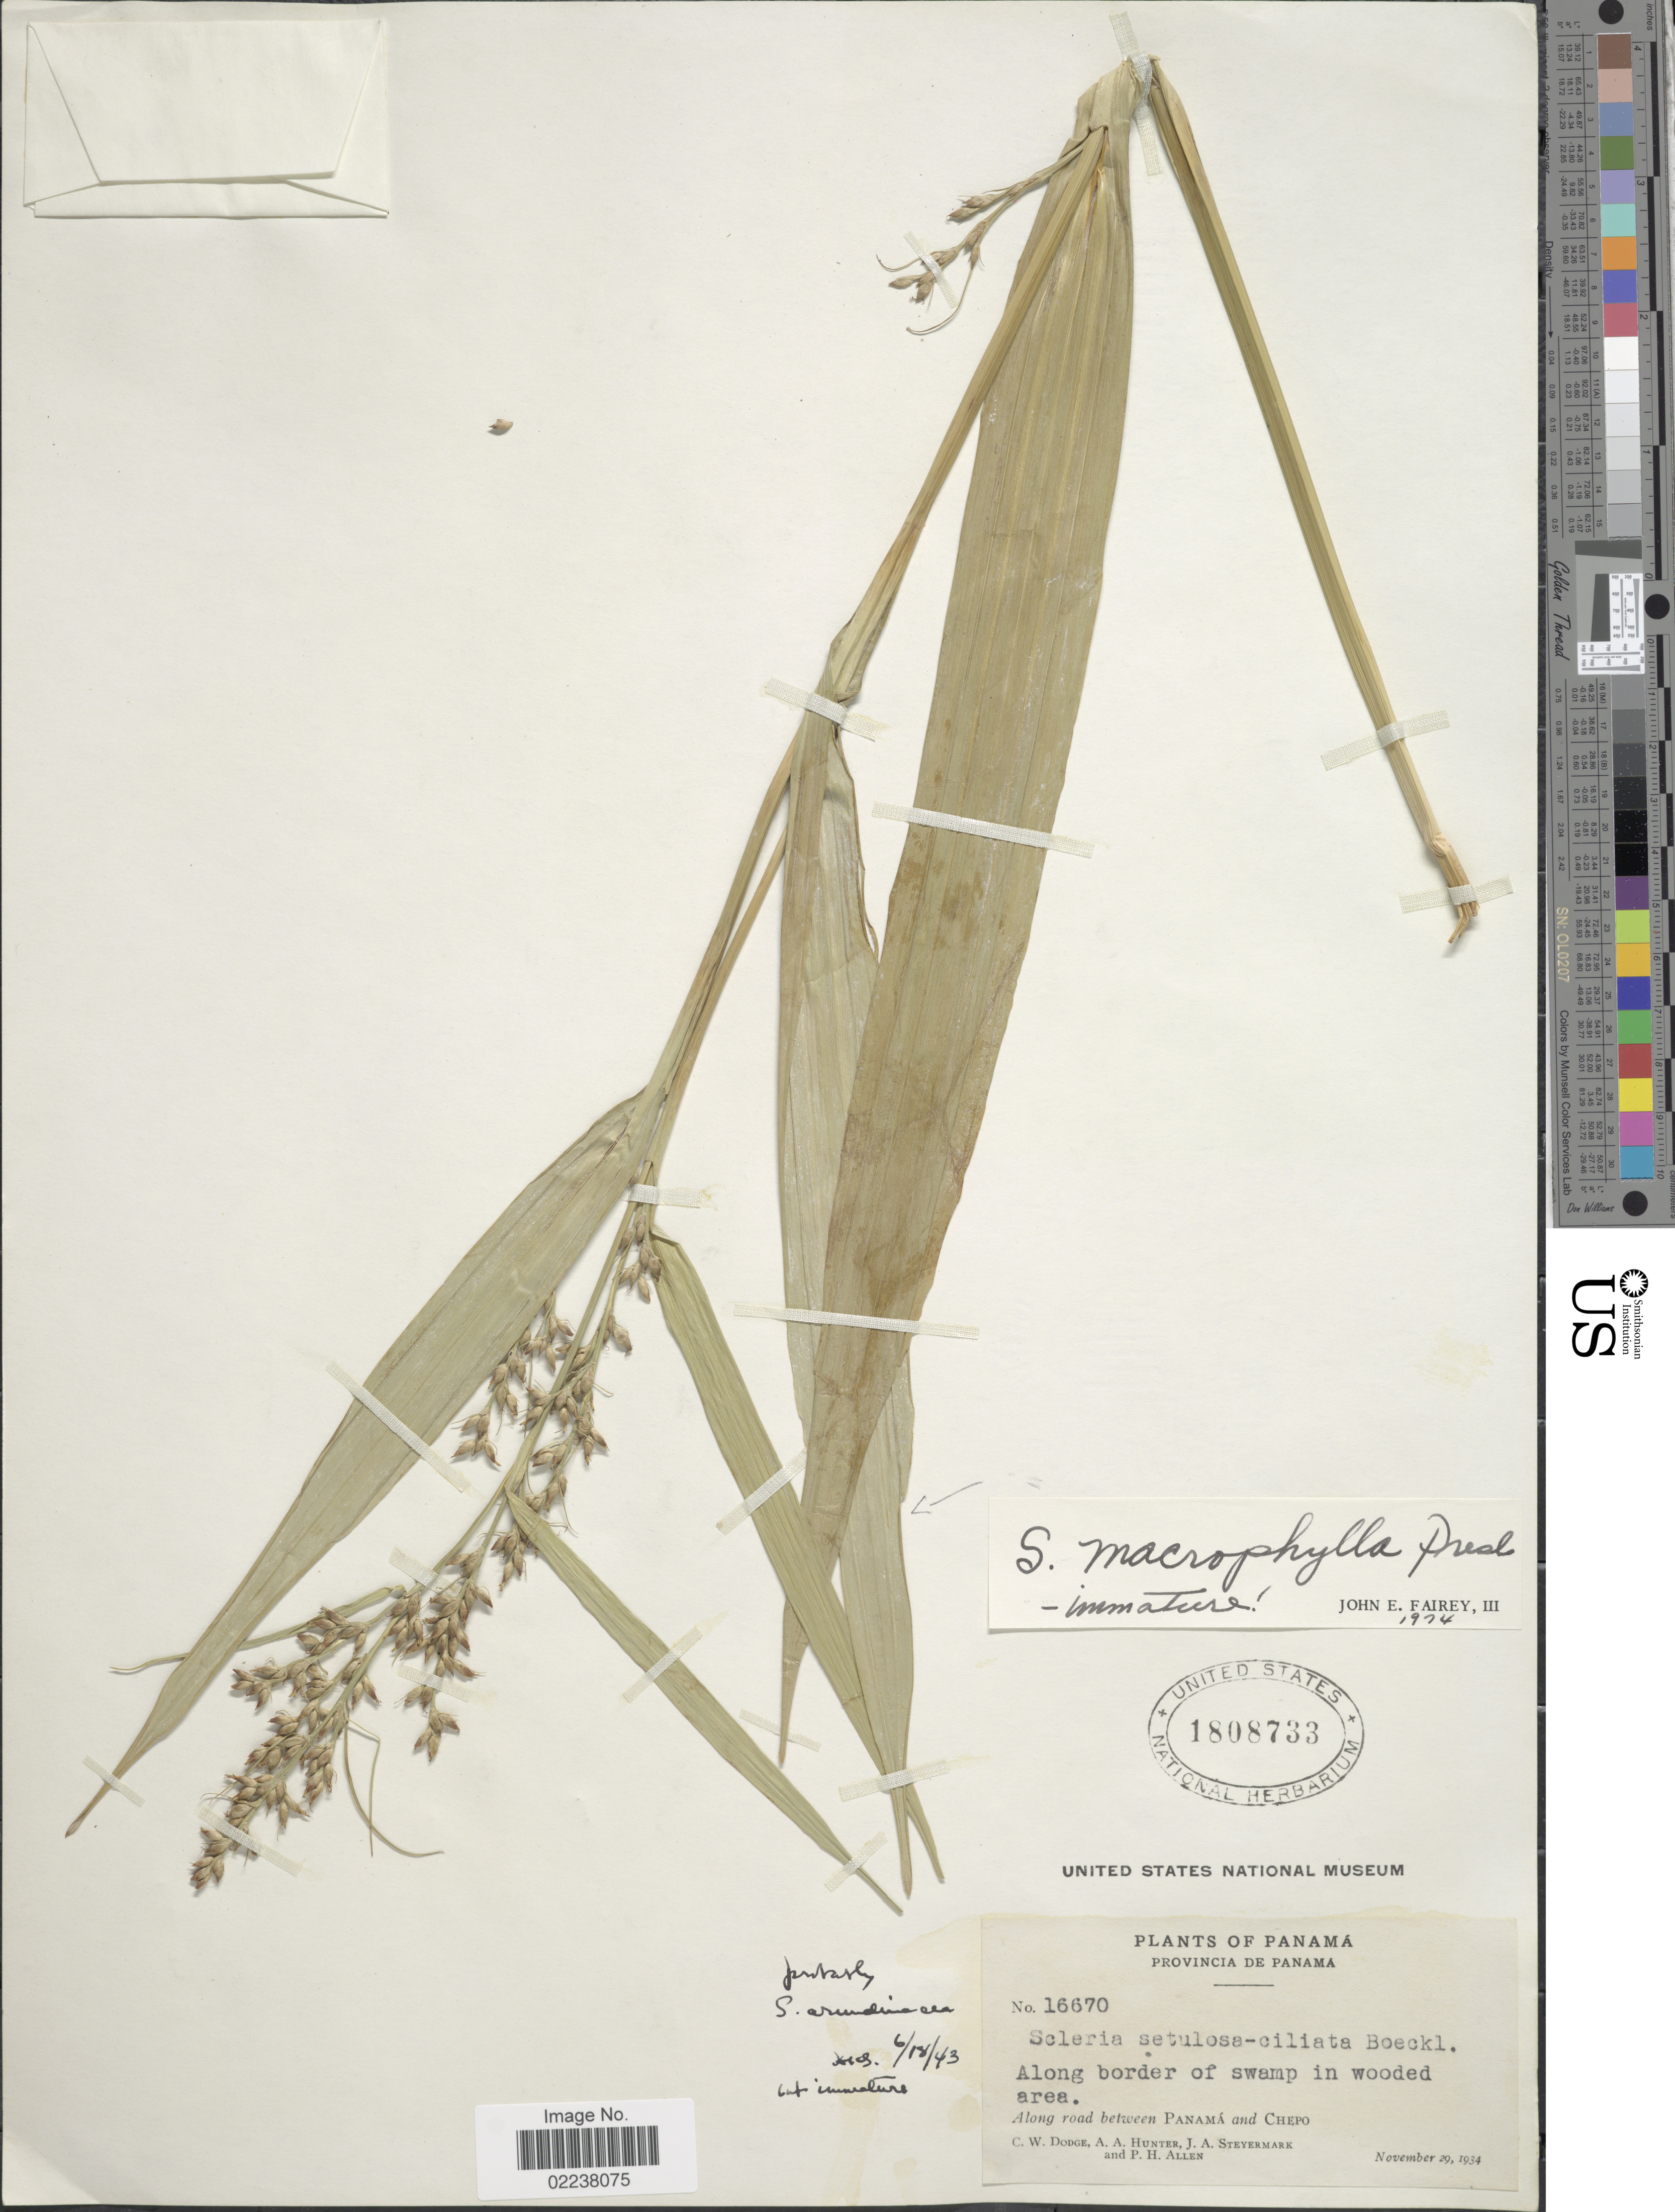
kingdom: Plantae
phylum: Tracheophyta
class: Liliopsida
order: Poales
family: Cyperaceae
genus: Scleria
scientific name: Scleria macrophylla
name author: J. Presl & C. Presl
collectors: C. Dodge, A. Hunter, J. Steyermark & P. H. Allen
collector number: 16670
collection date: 1934-11-29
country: Panama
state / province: Panamá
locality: Along road between Panama and Chepo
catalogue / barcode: US 1808733